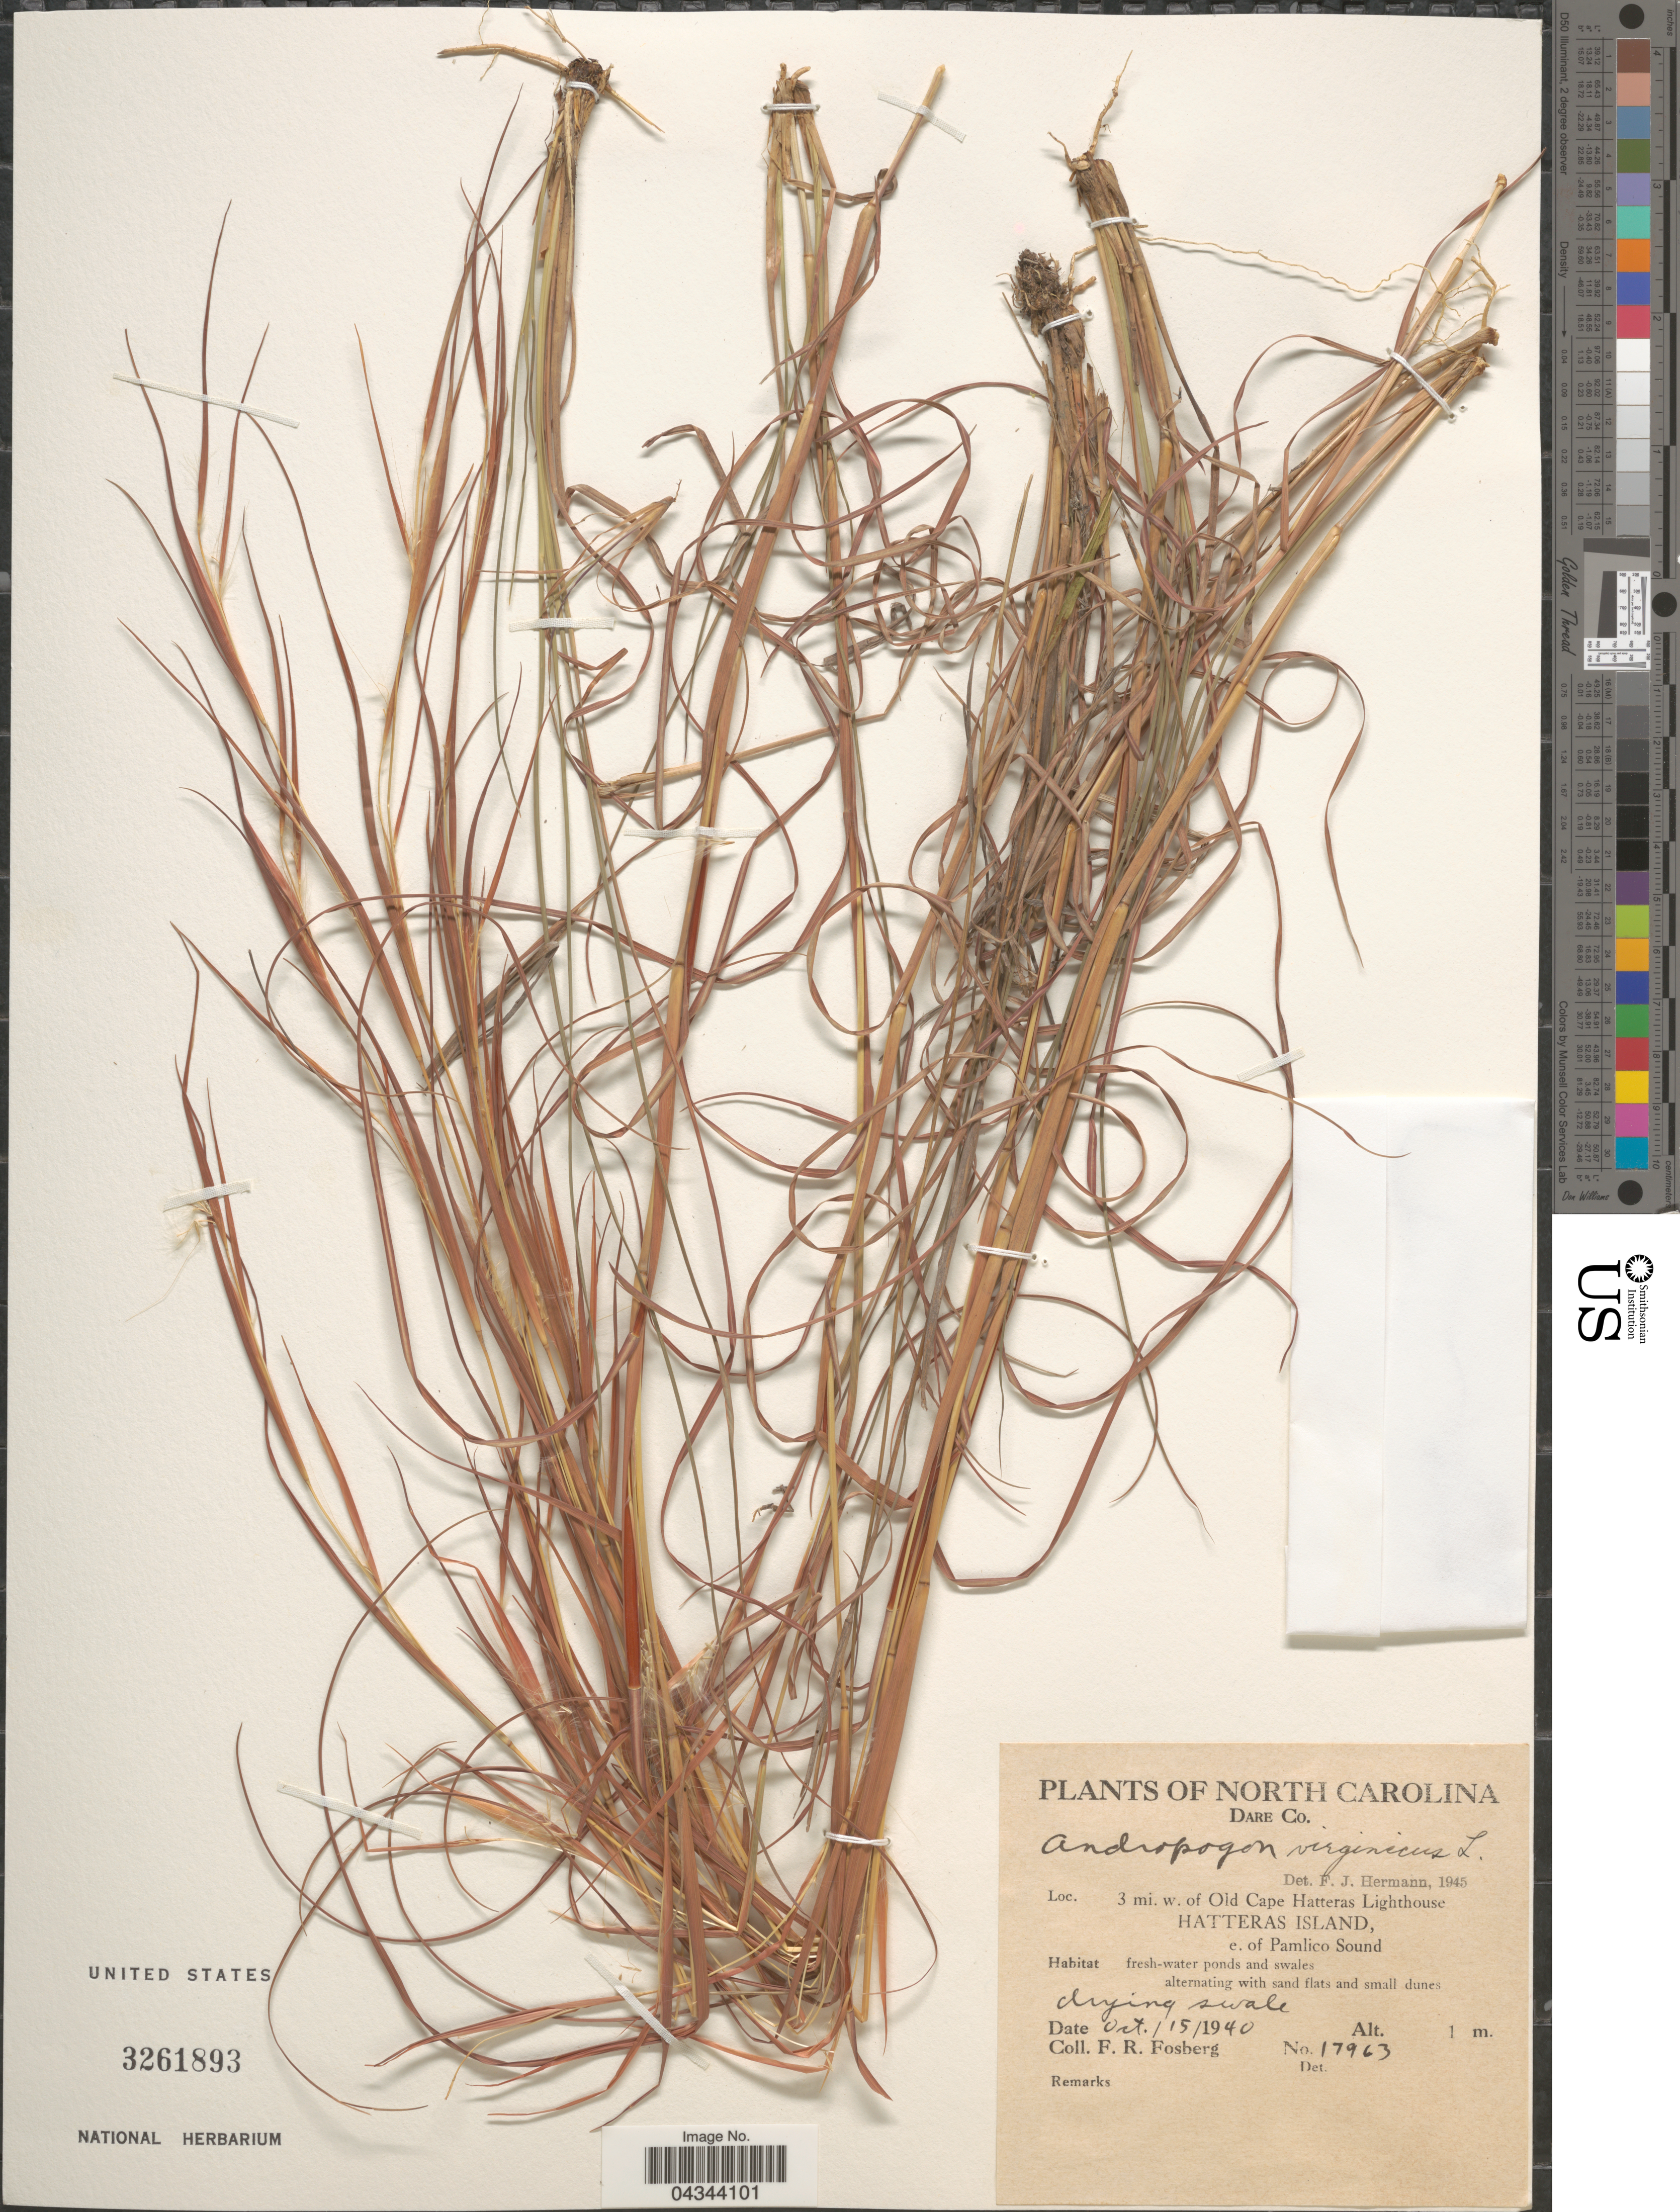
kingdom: Plantae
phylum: Tracheophyta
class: Liliopsida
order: Poales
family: Poaceae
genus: Andropogon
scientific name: Andropogon virginicus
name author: L.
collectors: F. R. Fosberg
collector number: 17963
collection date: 1940-10-15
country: United States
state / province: North Carolina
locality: Dare Co. 3 mi. w. of Old Cape Hatteras Lighthouse. Hatteras Island, e. of Pamlico Sound.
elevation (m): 1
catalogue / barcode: US 3261893